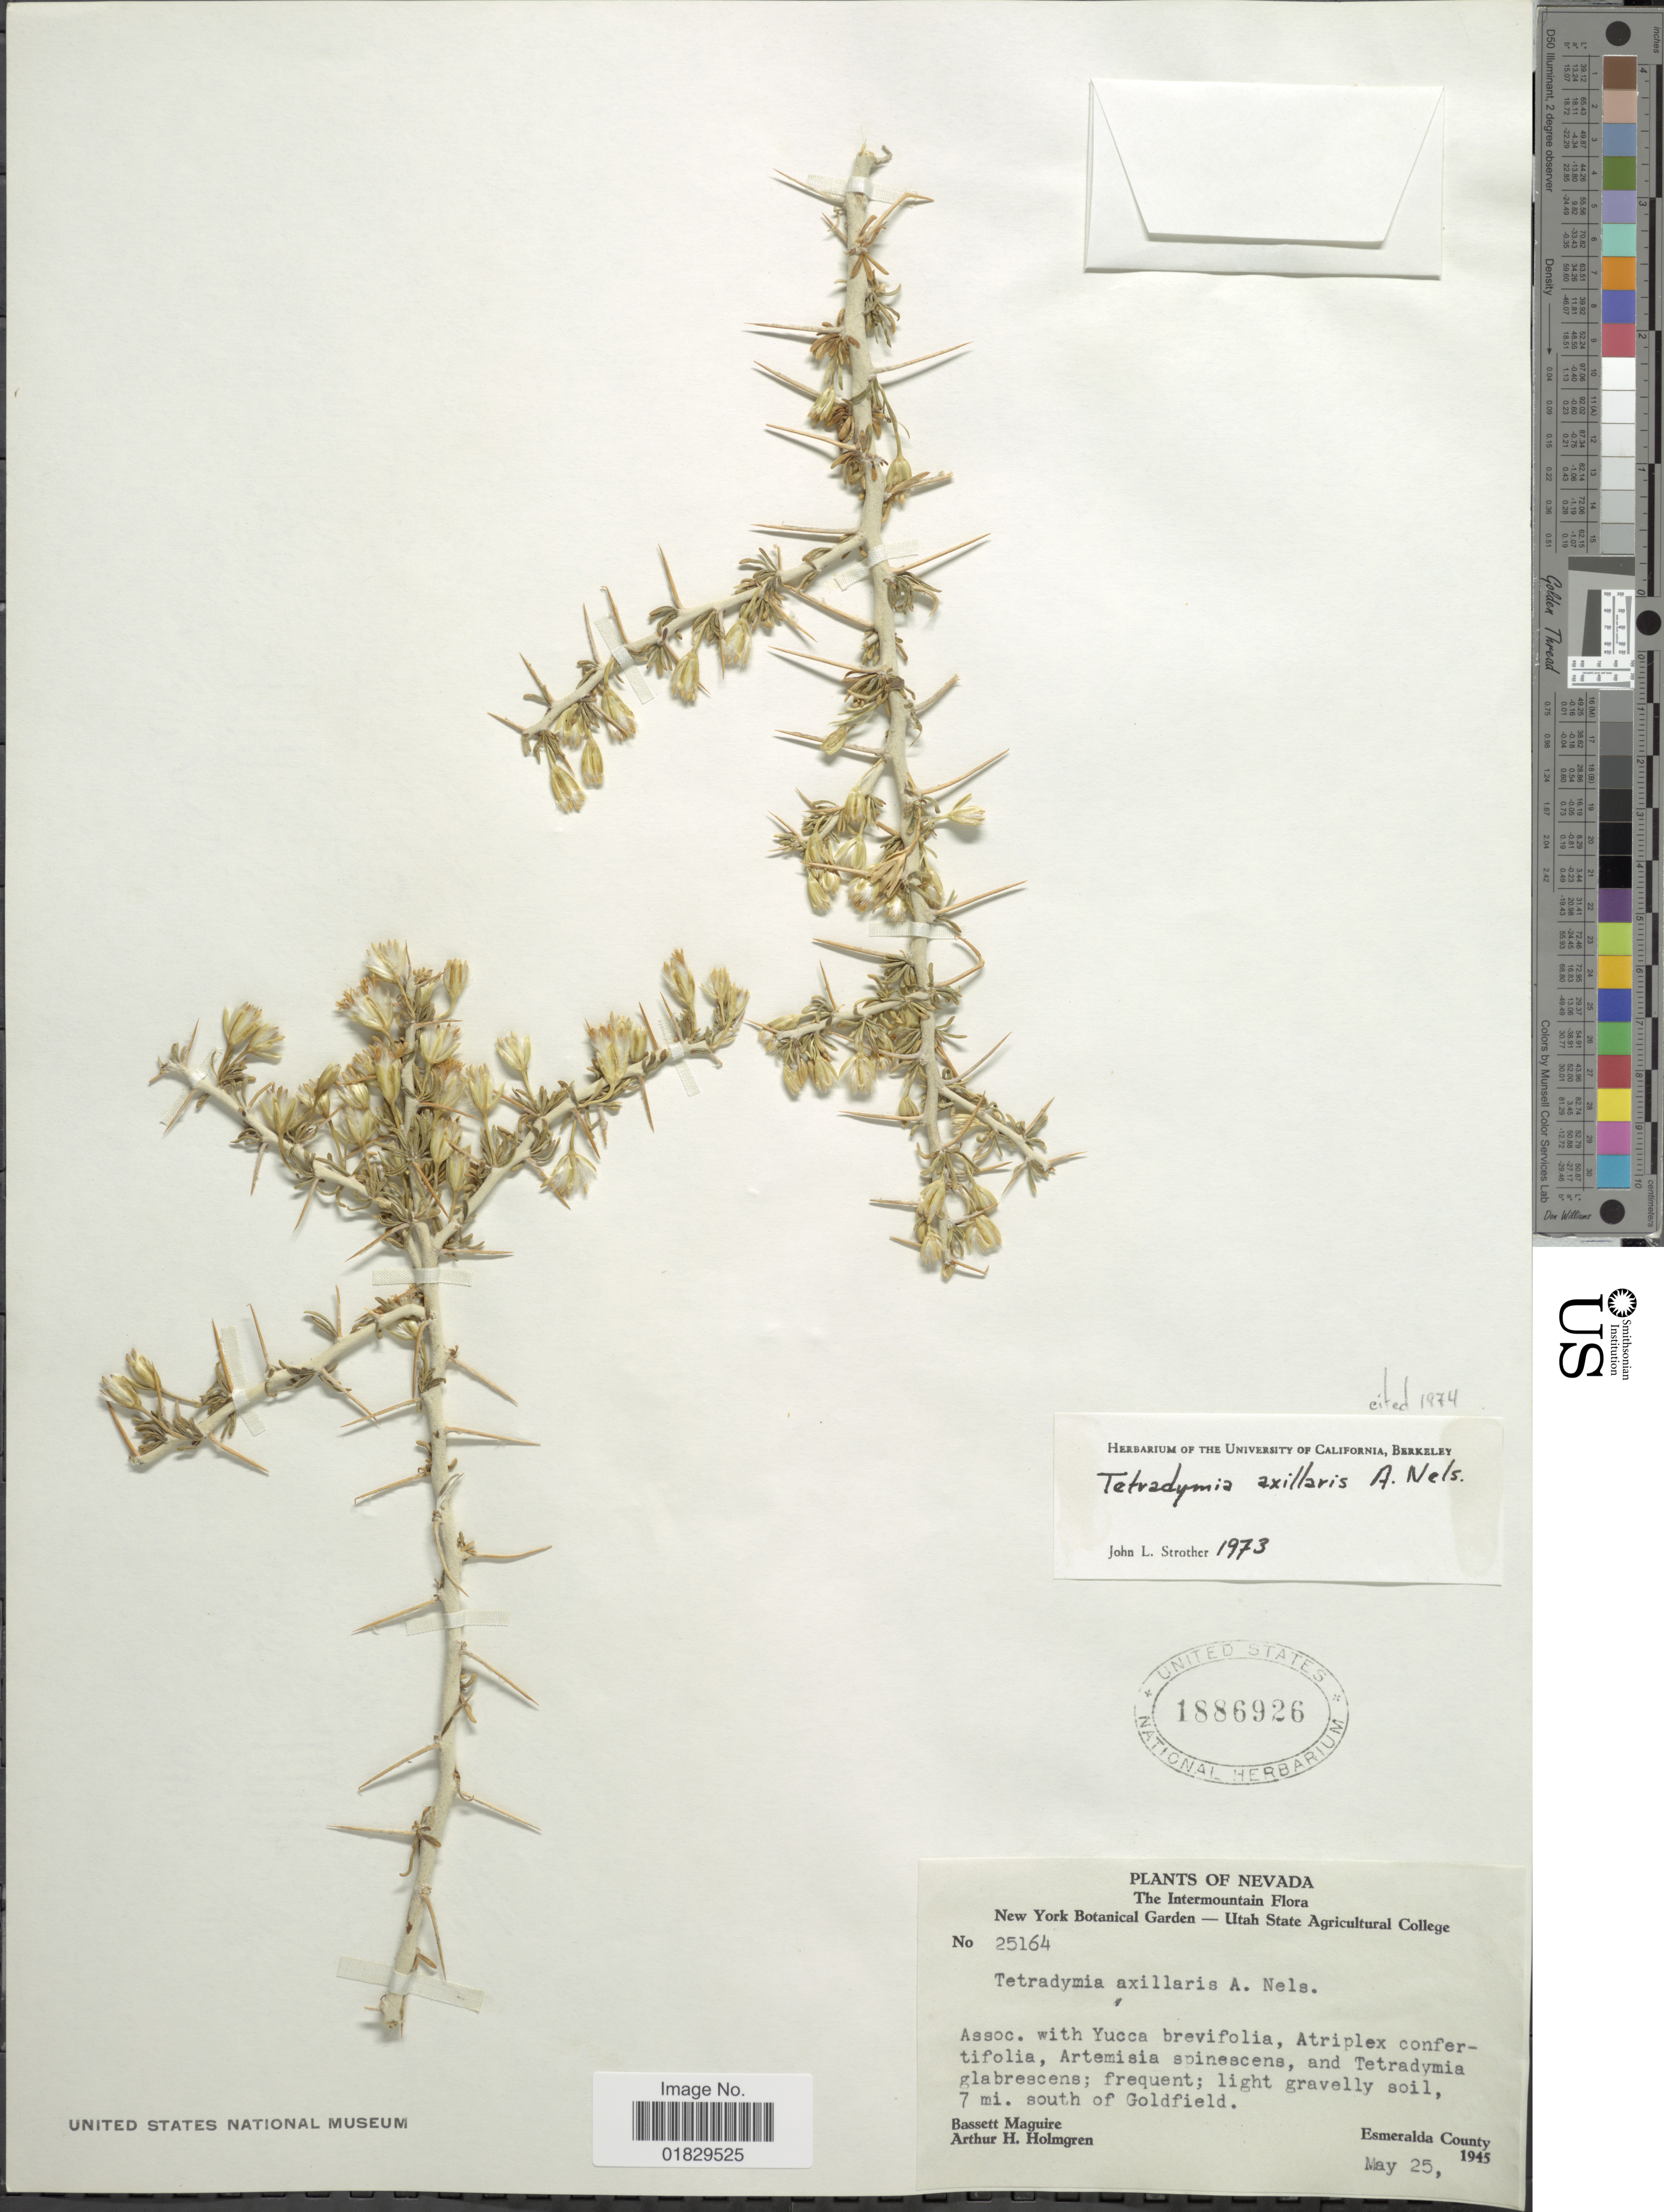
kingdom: Plantae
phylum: Tracheophyta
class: Magnoliopsida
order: Asterales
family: Asteraceae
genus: Tetradymia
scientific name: Tetradymia axillaris var. axillaris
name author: A. Nelson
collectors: B. Maguire & A. H. Holmgren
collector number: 25164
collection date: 1945-05-25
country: United States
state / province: Nevada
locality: The Intermountain. 7 mi. south of Goldfield. Esmeralda county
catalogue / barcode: US 1886926